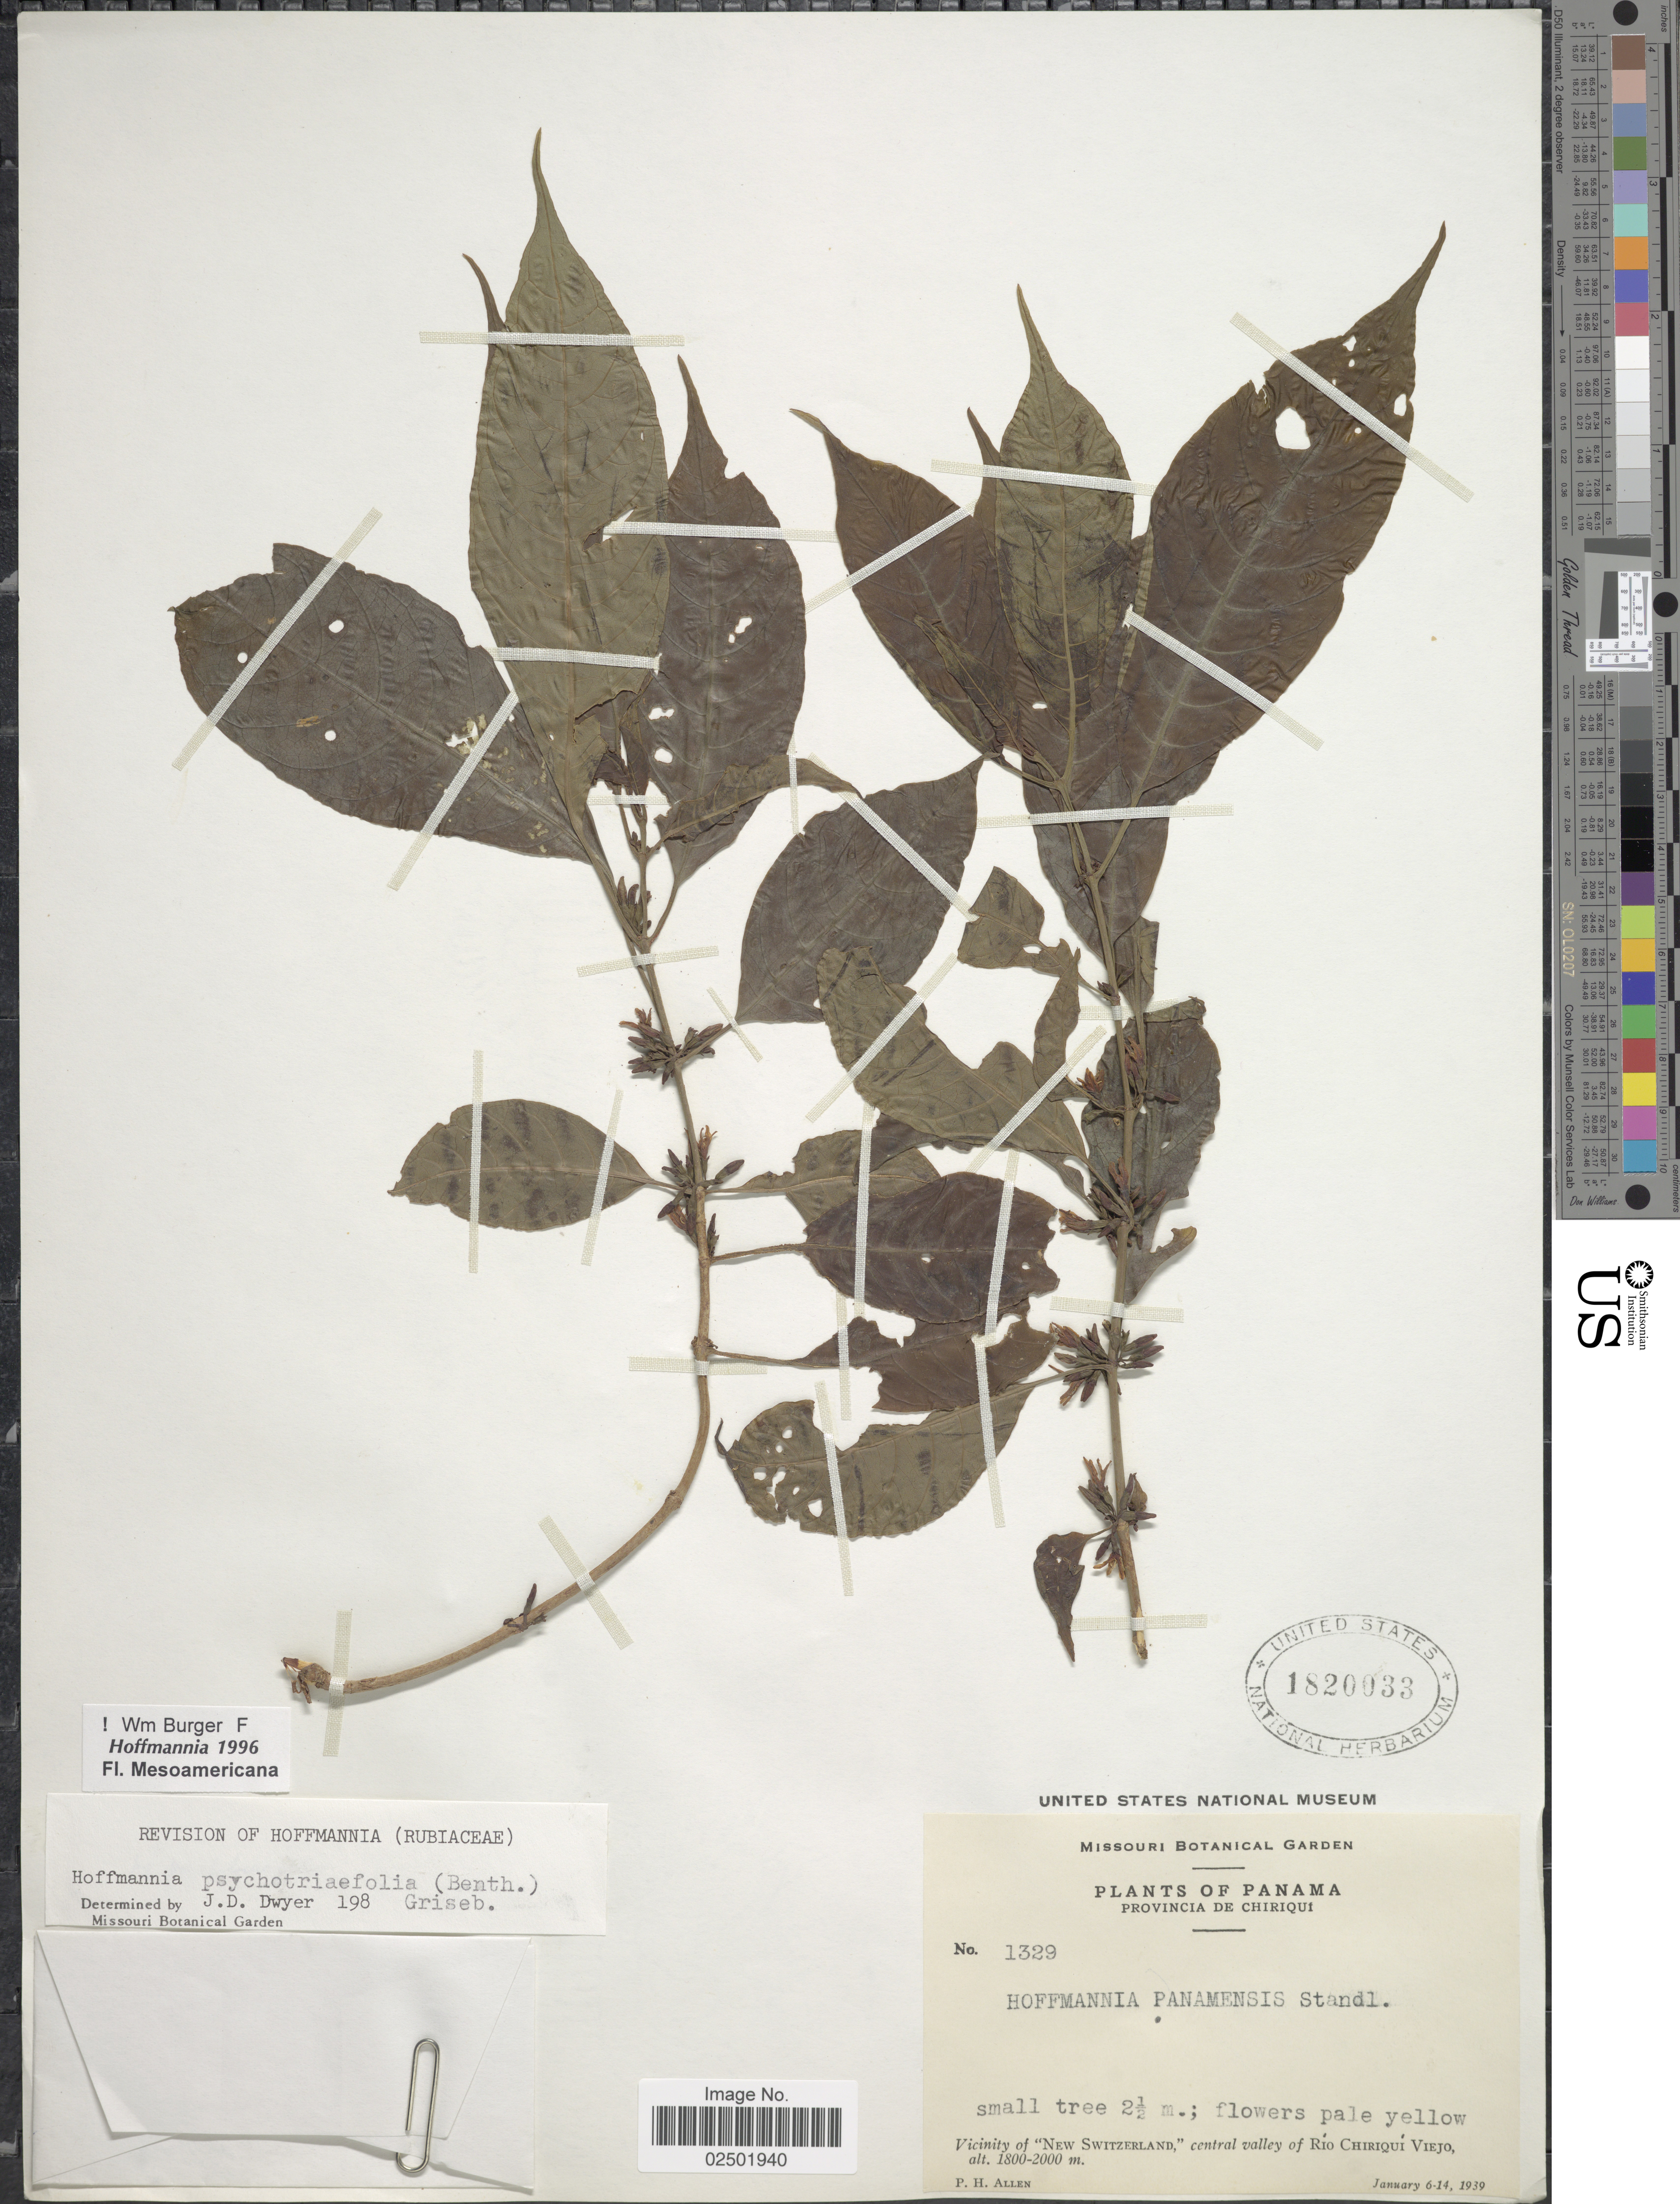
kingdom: Plantae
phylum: Tracheophyta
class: Magnoliopsida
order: Gentianales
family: Rubiaceae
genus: Hoffmannia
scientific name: Hoffmannia psychotriifolia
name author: (Benth.) Griseb.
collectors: P. H. Allen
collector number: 1329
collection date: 1939-01-06/1939-01-14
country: Panama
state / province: Chiriqui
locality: Vicinity of 'New Switzerland,' central valley of Río Chiriquí Viejo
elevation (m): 1800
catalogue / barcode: US 1820033